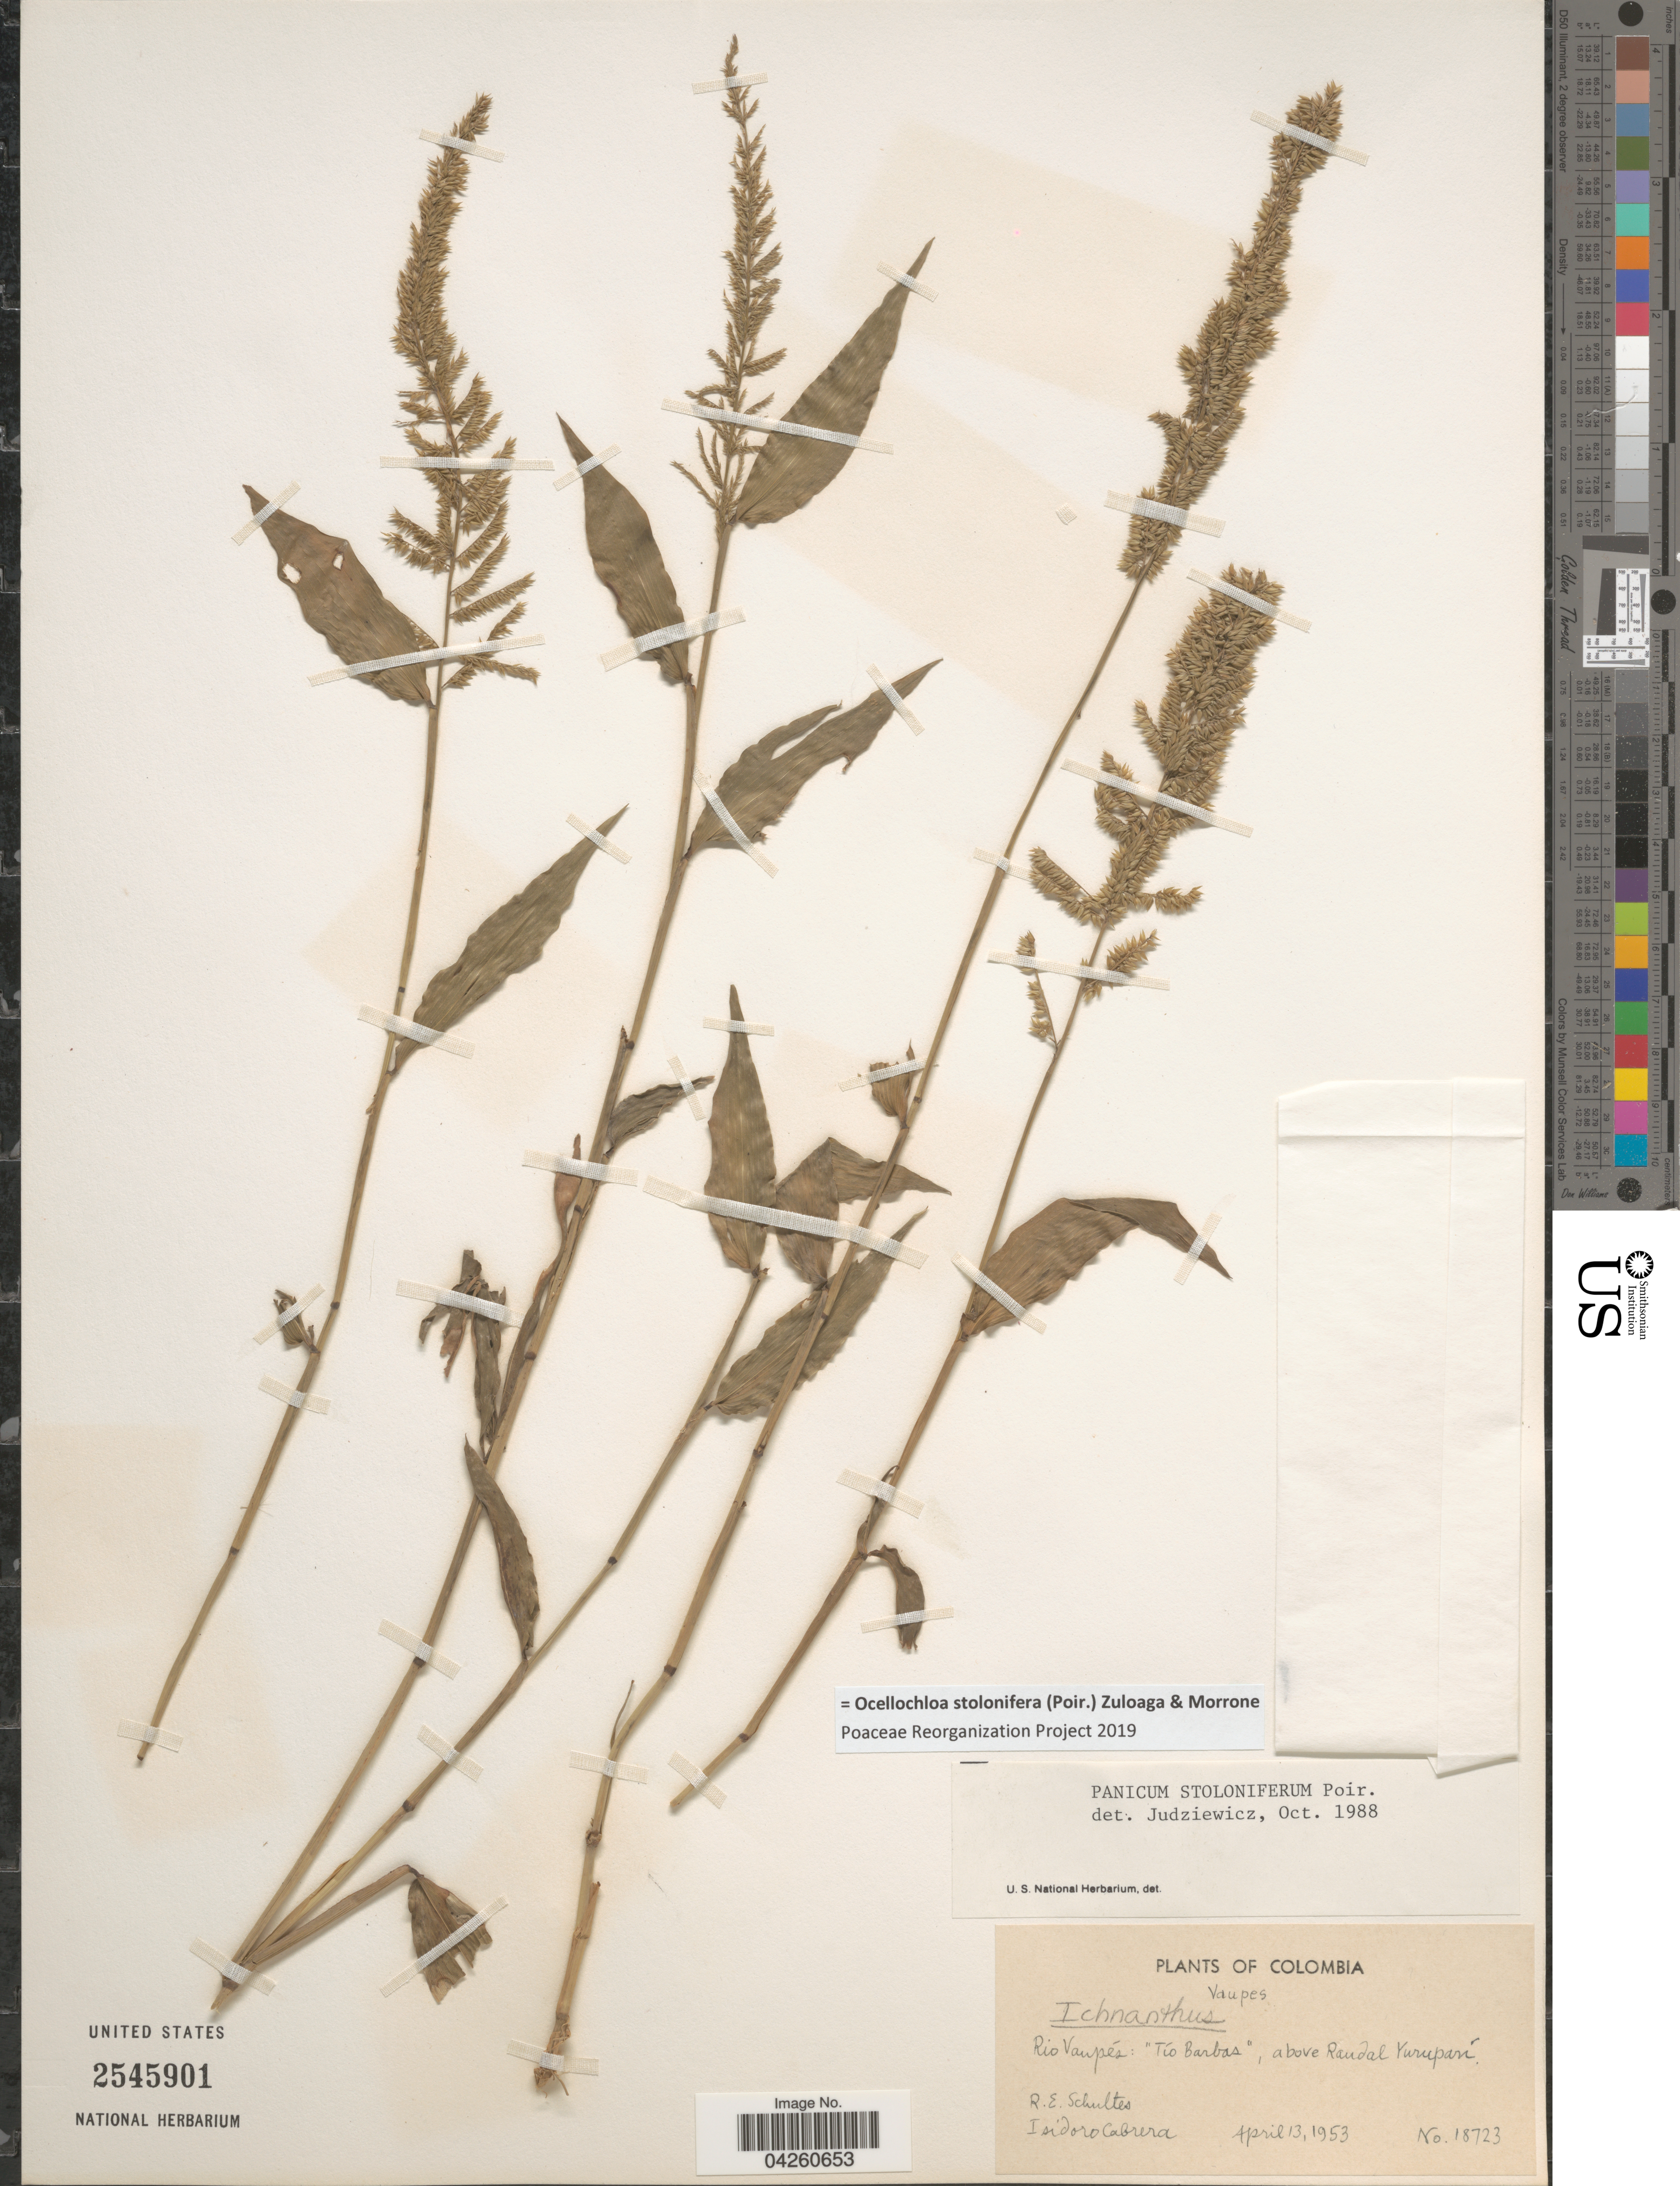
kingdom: Plantae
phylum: Tracheophyta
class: Liliopsida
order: Poales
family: Poaceae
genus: Ocellochloa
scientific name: Ocellochloa stolonifera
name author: (Poir.) Zuloaga & Morrone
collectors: R. E. Schultes & I. Cabrera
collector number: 18723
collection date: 1953-04-13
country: Colombia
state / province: Vaupés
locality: Rio Vaupés: "Tío Barbas", above Raudal Yurupasí.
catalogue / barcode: US 2545901